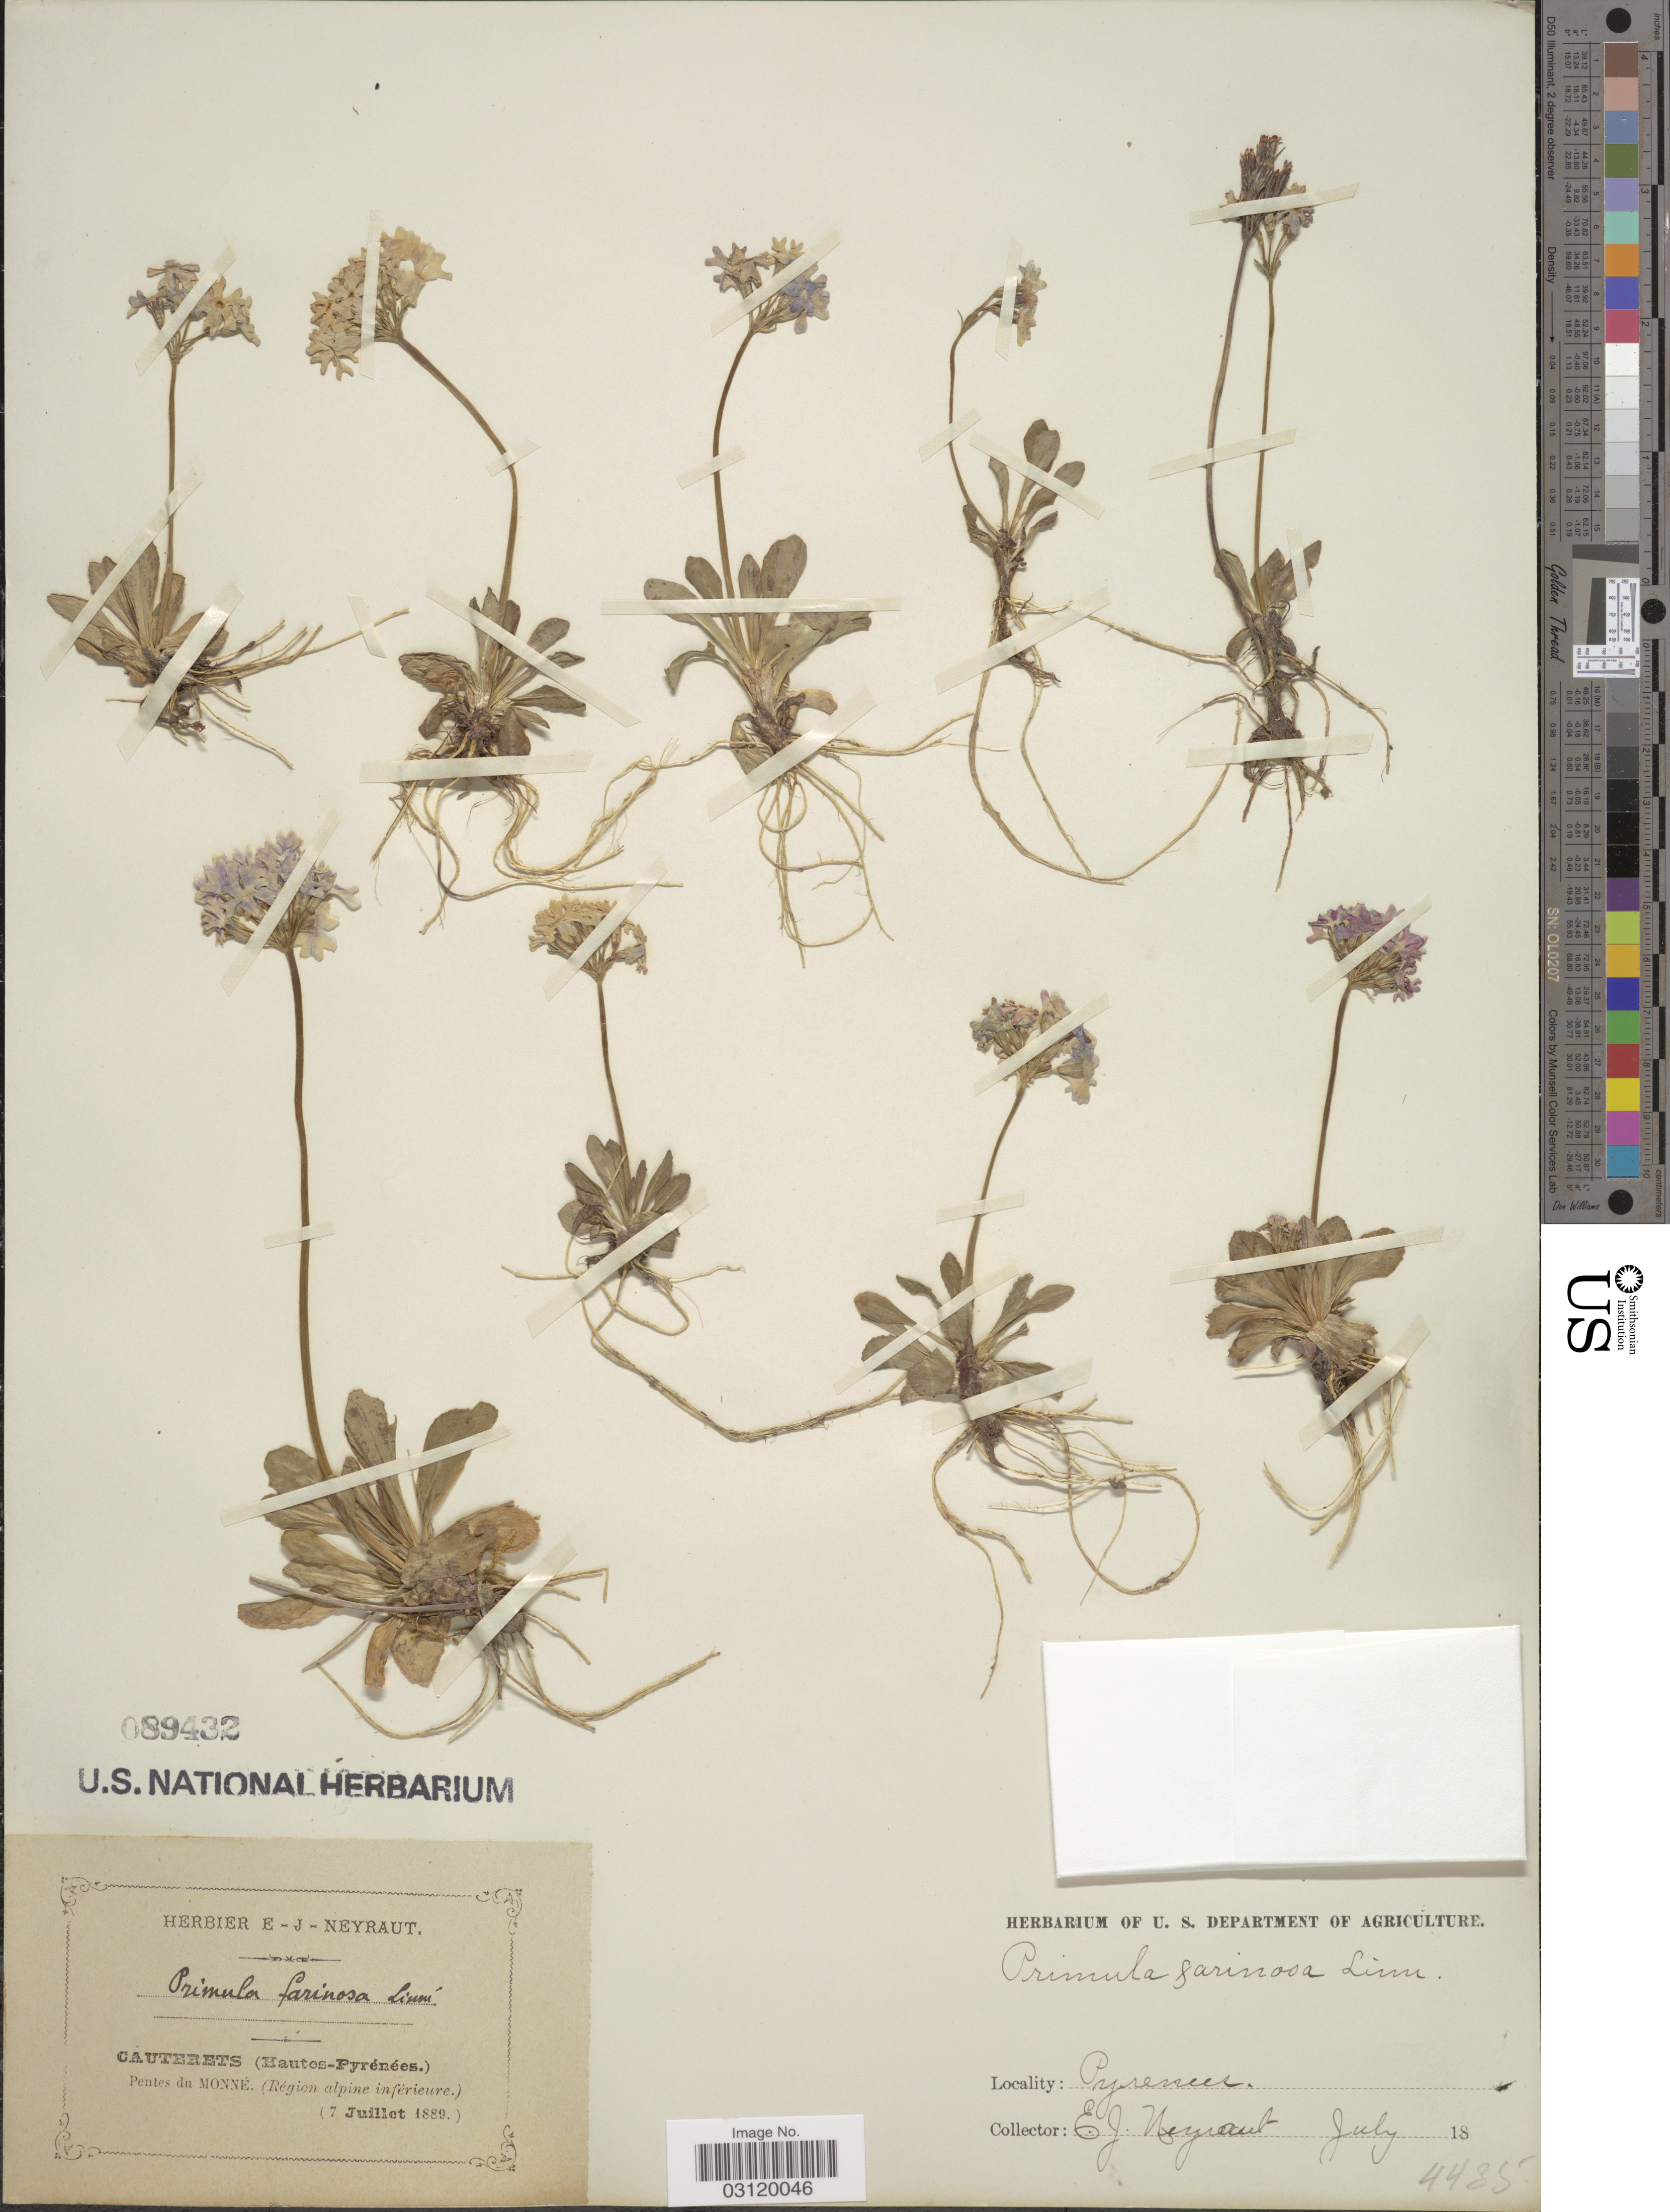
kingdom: Plantae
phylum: Tracheophyta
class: Magnoliopsida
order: Ericales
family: Primulaceae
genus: Primula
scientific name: Primula farinosa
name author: L.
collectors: E. Neyraut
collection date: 1889-07-07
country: France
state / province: Occitanie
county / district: Hautes-Pyrénées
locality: Cauterets (Hautes-Pyrénées.) Pentes du Monné. (Region alpine inférieure.).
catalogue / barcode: US 89432